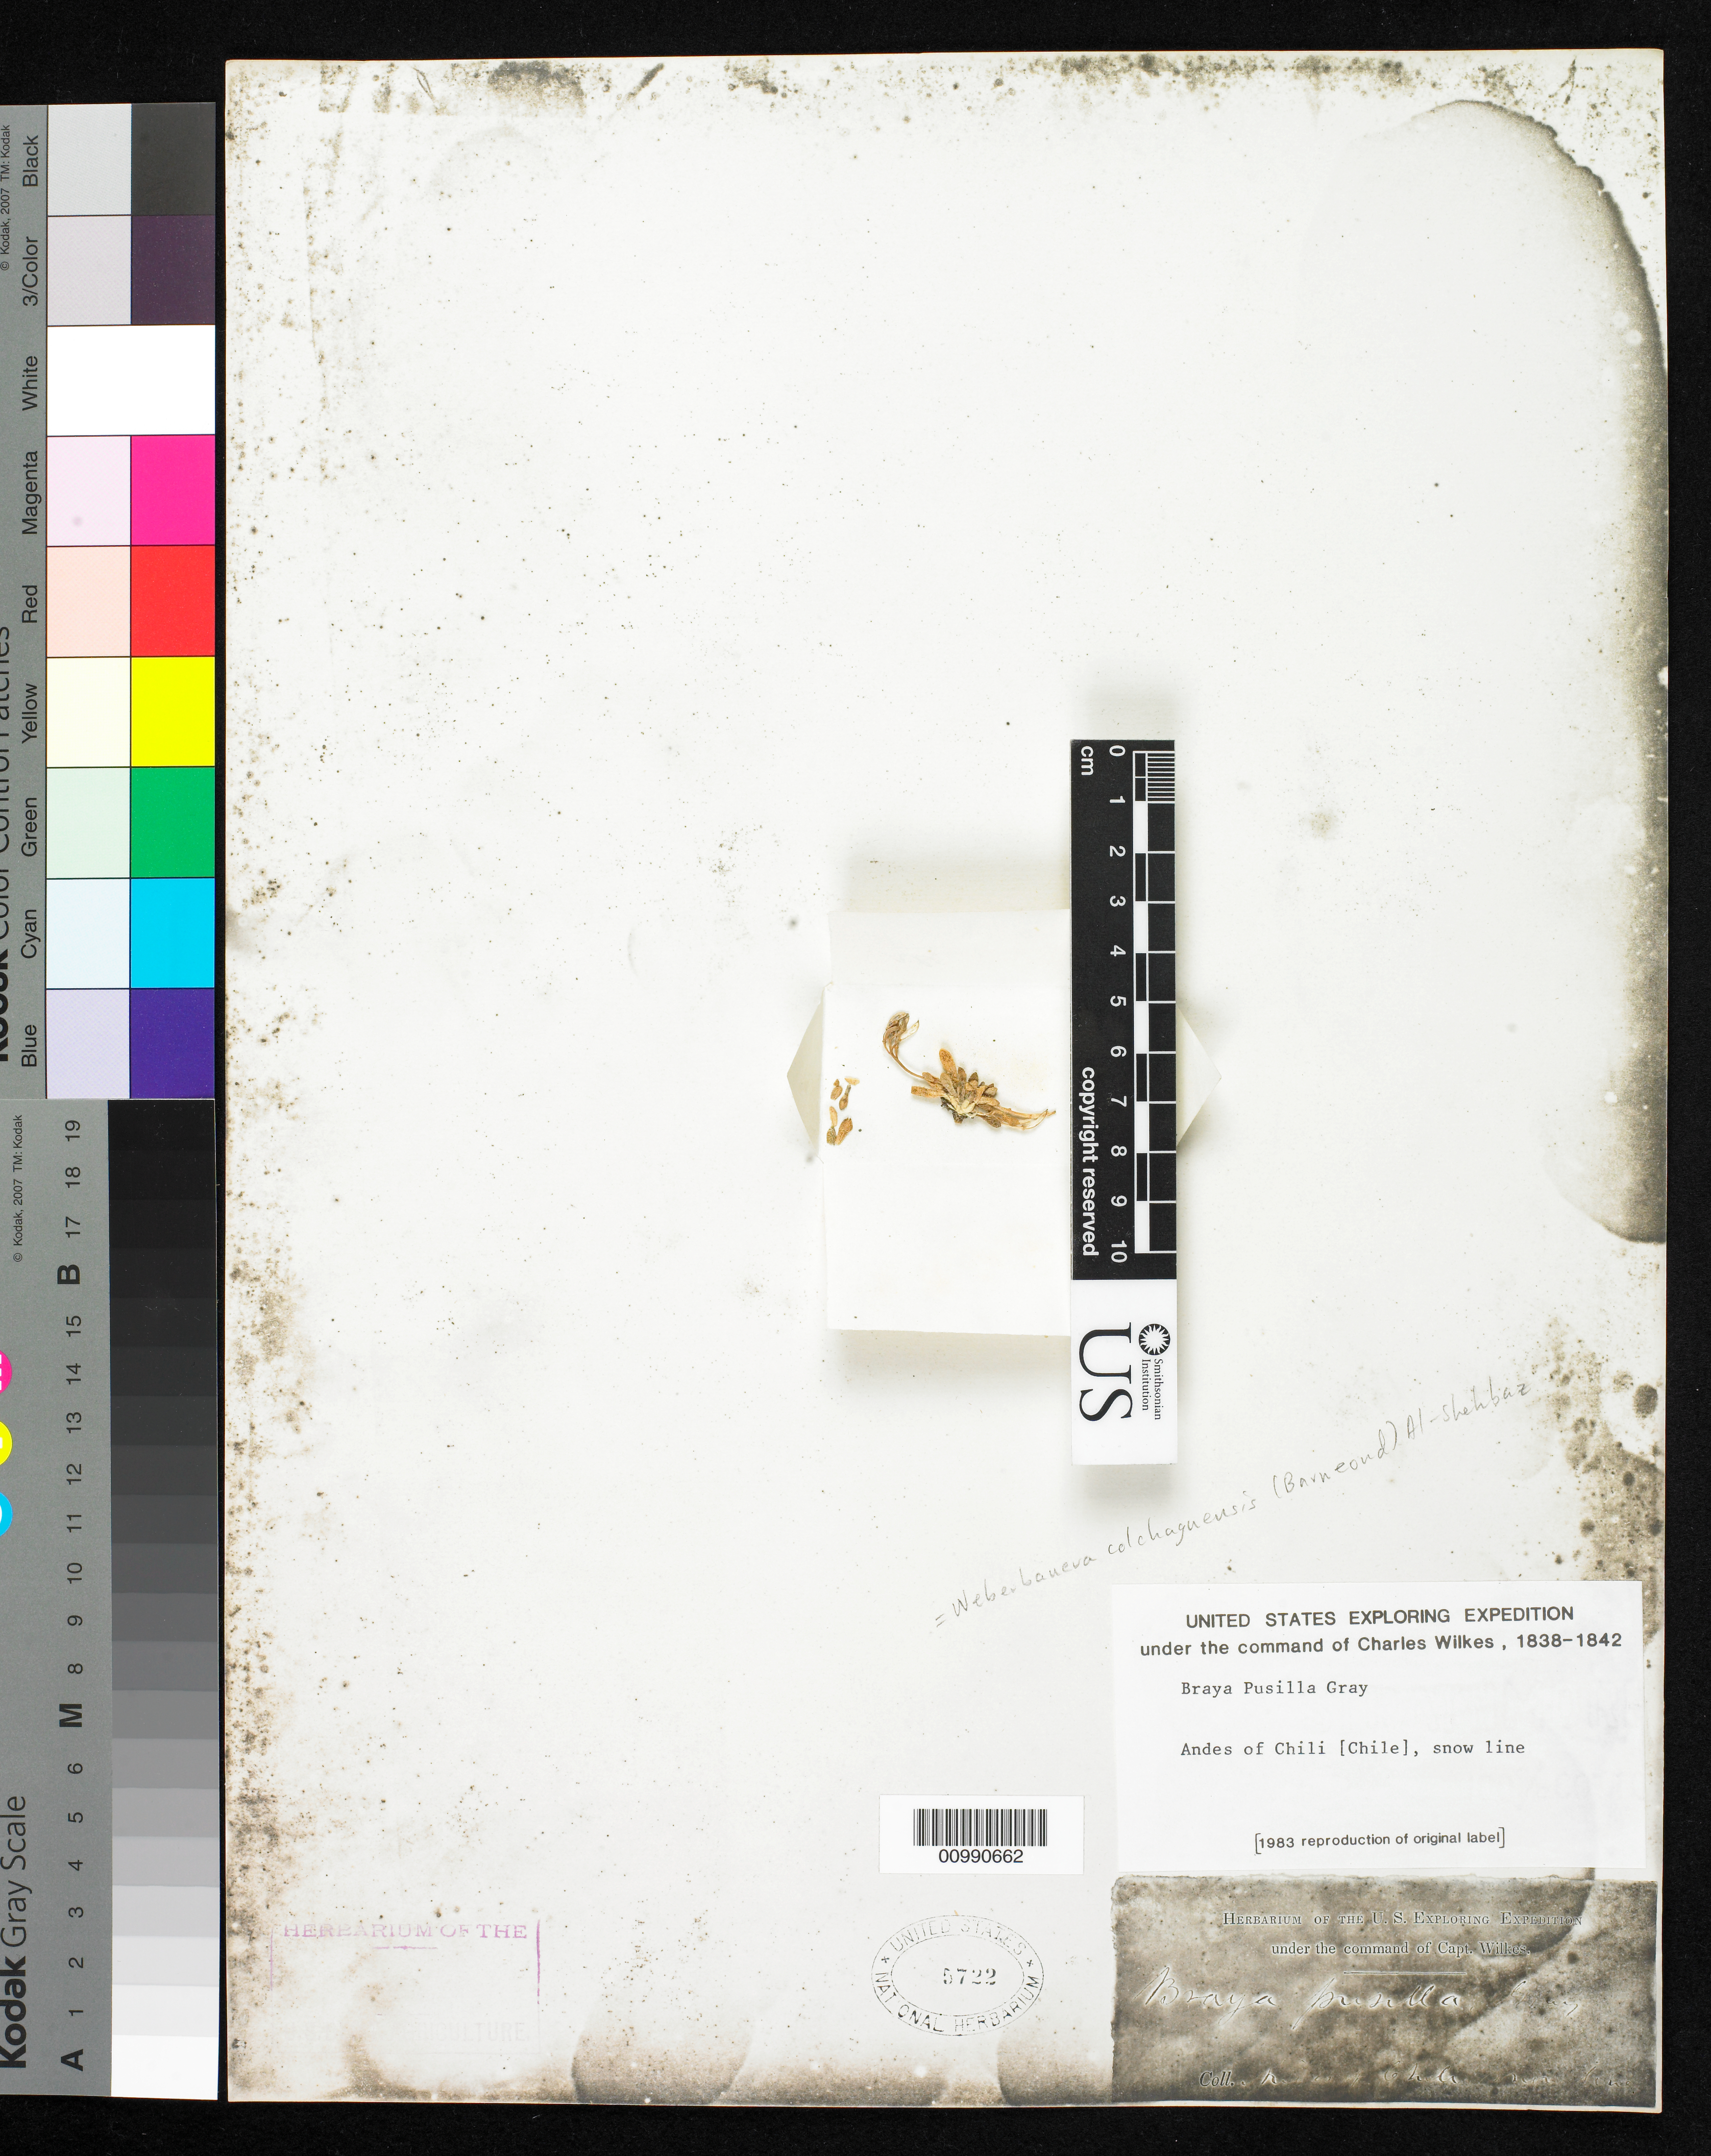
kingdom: Plantae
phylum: Tracheophyta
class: Magnoliopsida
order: Brassicales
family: Brassicaceae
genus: Weberbauera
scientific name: Weberbauera colchaquensis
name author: (Barnéoud) Al-Shehbaz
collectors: Wilkes Explor. Exped.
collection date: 1838/1842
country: Chile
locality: Andes of Chili, snow line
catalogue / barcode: US 5722